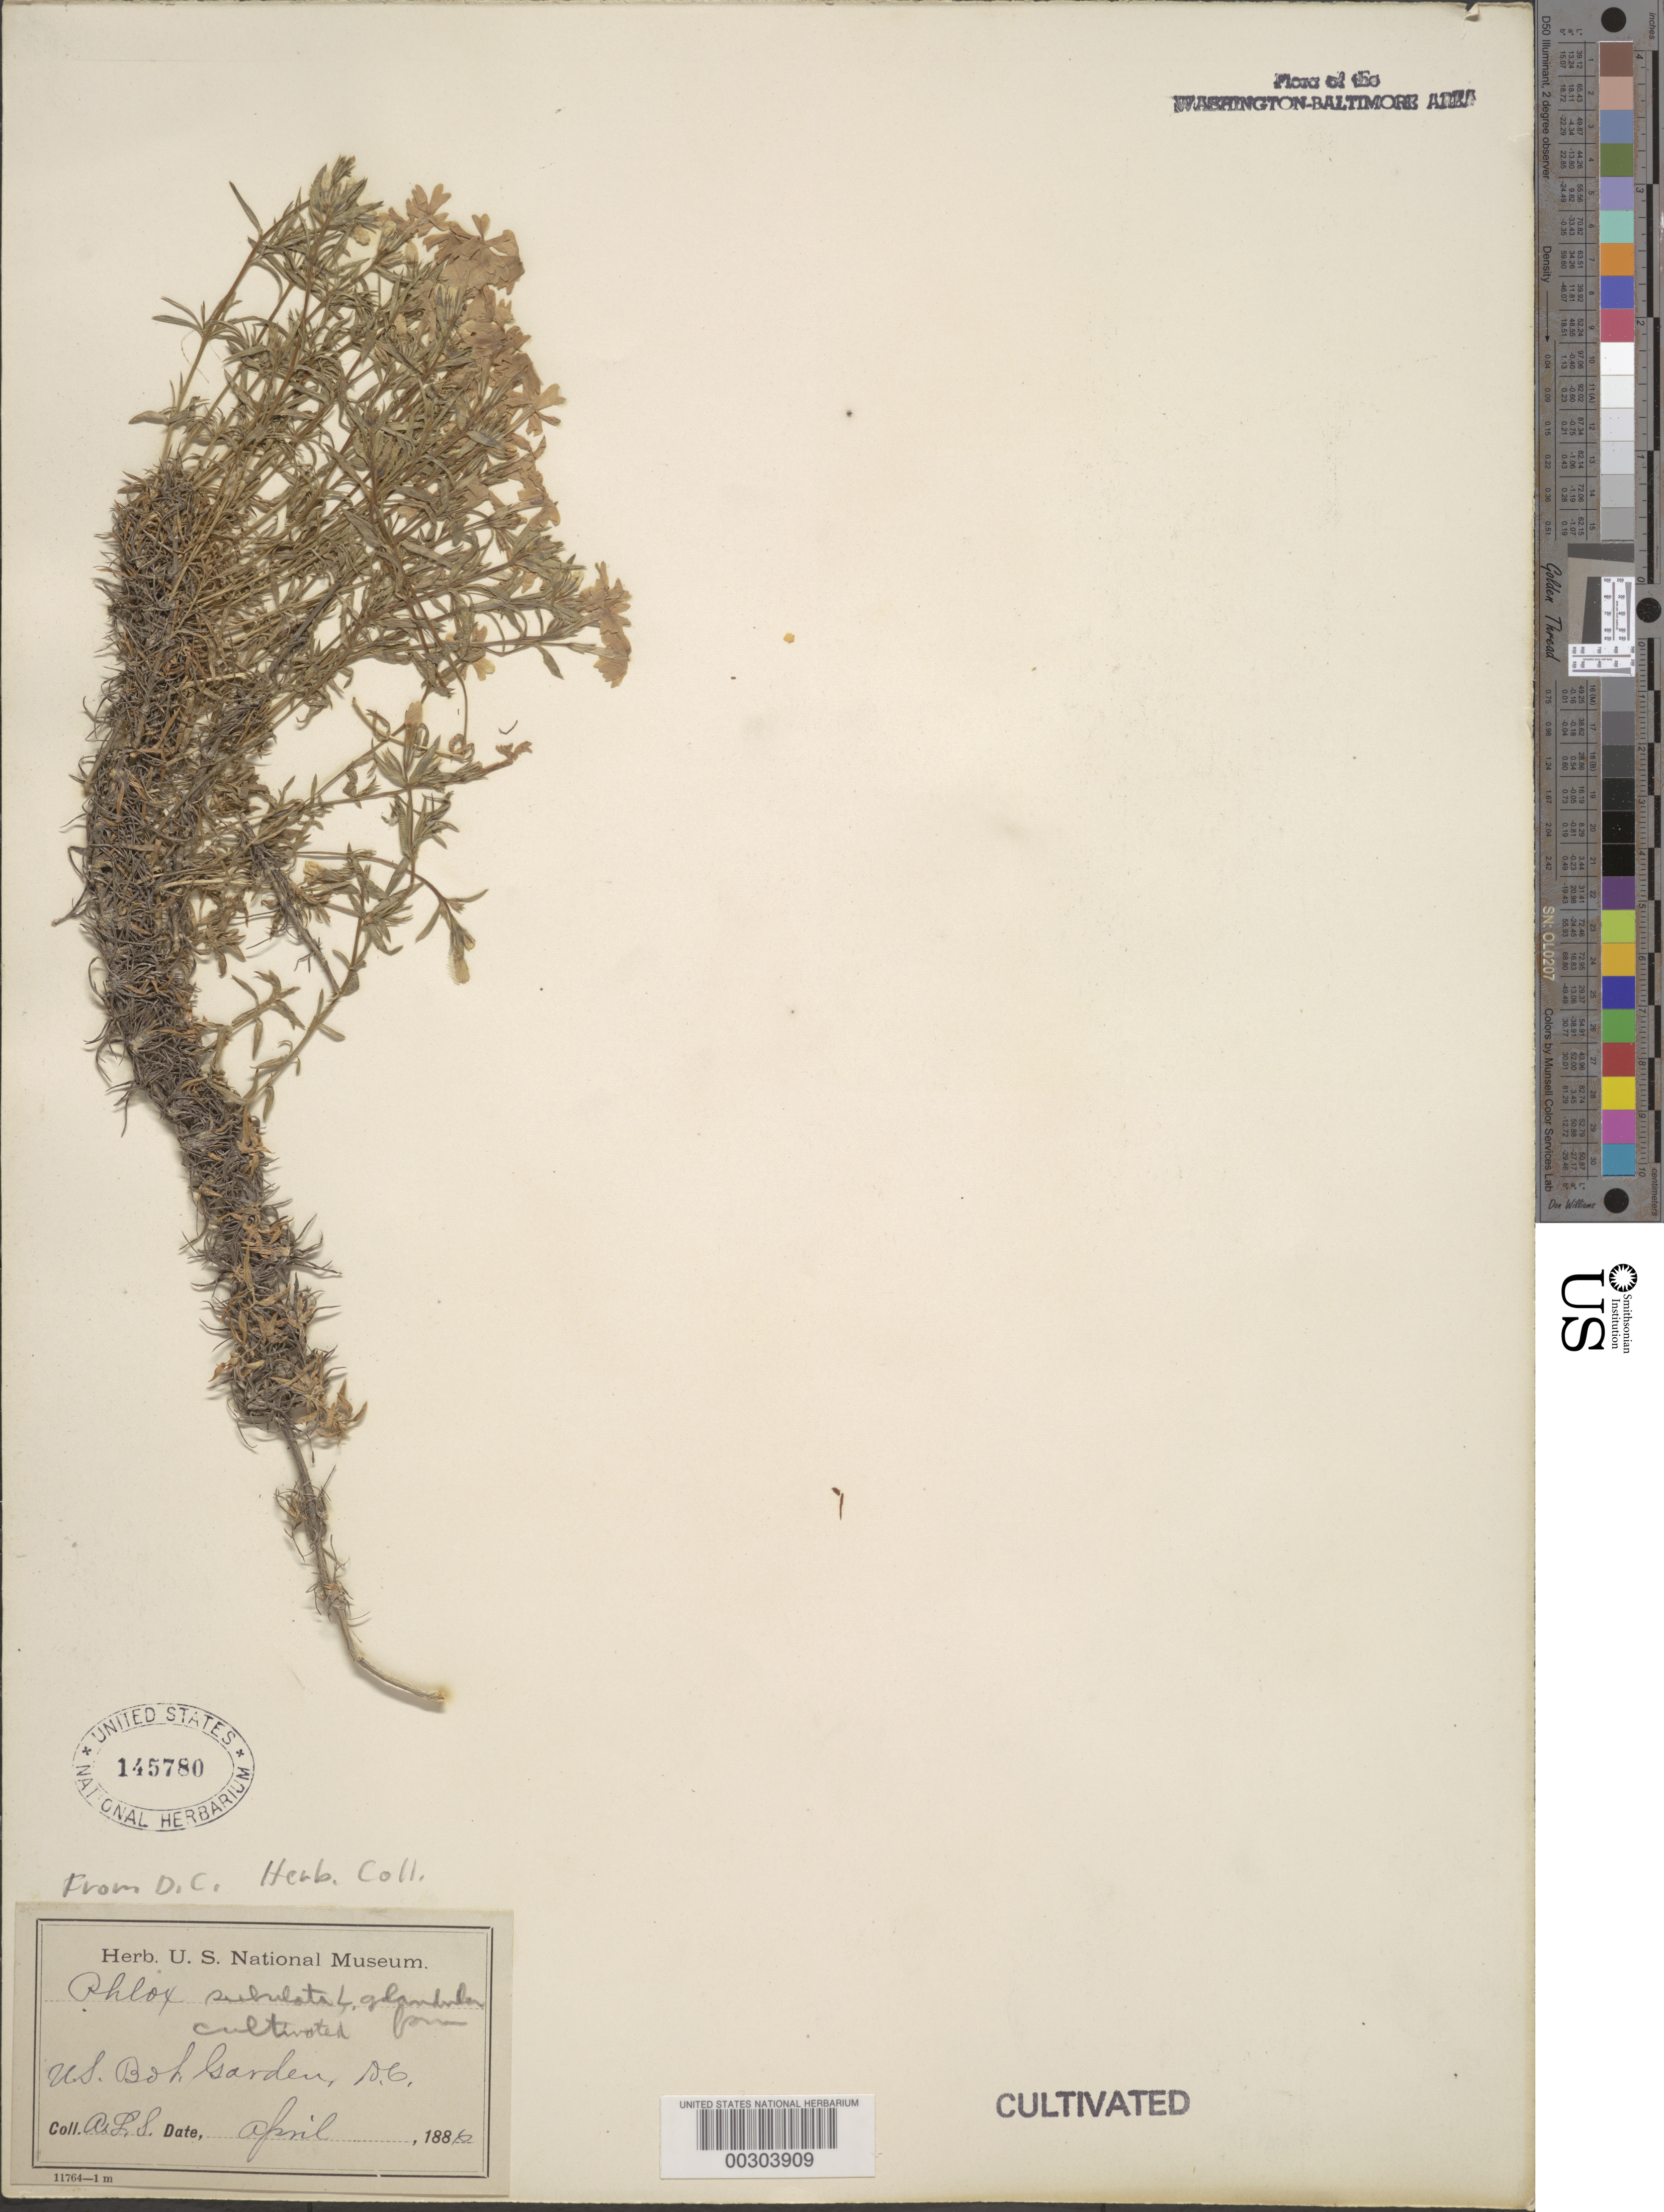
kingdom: Plantae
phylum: Tracheophyta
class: Magnoliopsida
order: Ericales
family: Polemoniaceae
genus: Phlox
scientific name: Phlox subulata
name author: L.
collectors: A. L. Schott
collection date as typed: Apr 1886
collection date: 1886-04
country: United States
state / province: District of Columbia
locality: Botanical Gardens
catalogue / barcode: US 145780